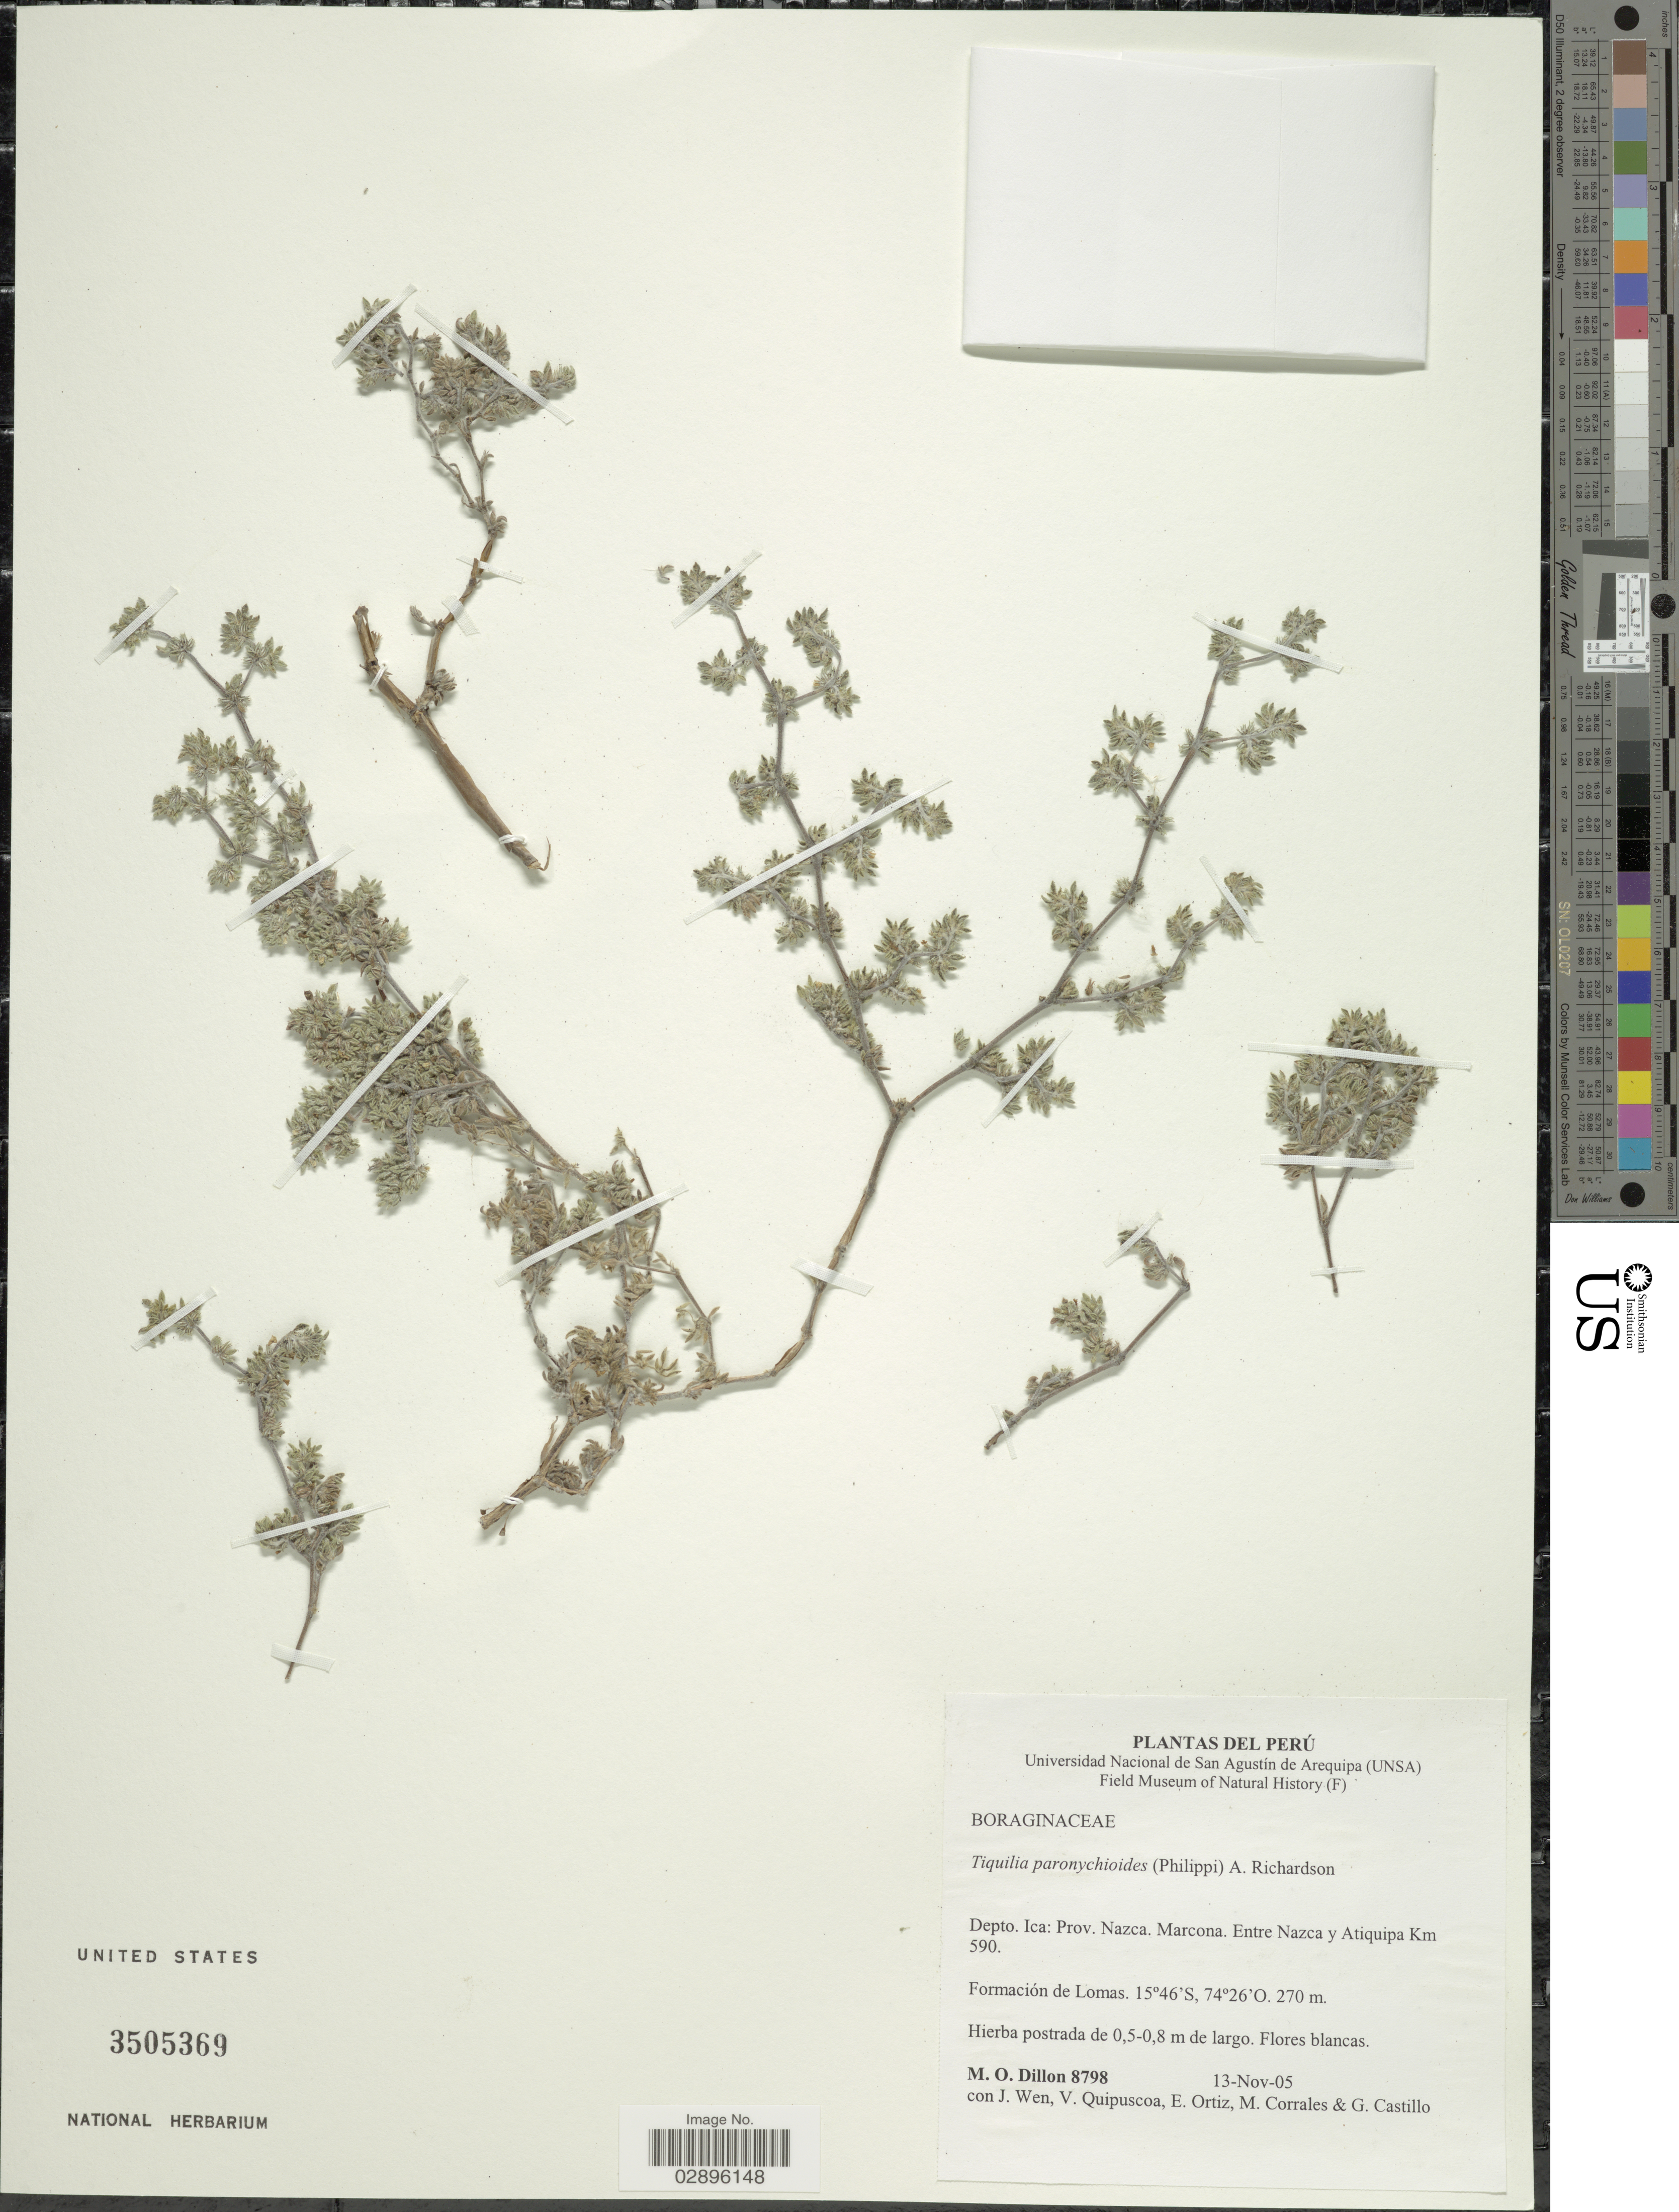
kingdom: Plantae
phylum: Tracheophyta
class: Magnoliopsida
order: Boraginales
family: Ehretiaceae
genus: Tiquilia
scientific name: Tiquilia paronychioides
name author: (Phil.) A.T. Richardson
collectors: M. O. Dillon, J. Wen, V. Quipuscoa, E. Ortiz & et al.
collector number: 8798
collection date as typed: Transcribed d/m/y: 13/11/5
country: Peru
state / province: Ica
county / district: Nazca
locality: Depto. Ica: Prov. Nazca. Marcona. Entre Nazca y Atiquipa Km 590. Formación de Lomas.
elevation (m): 270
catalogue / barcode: US 3505369